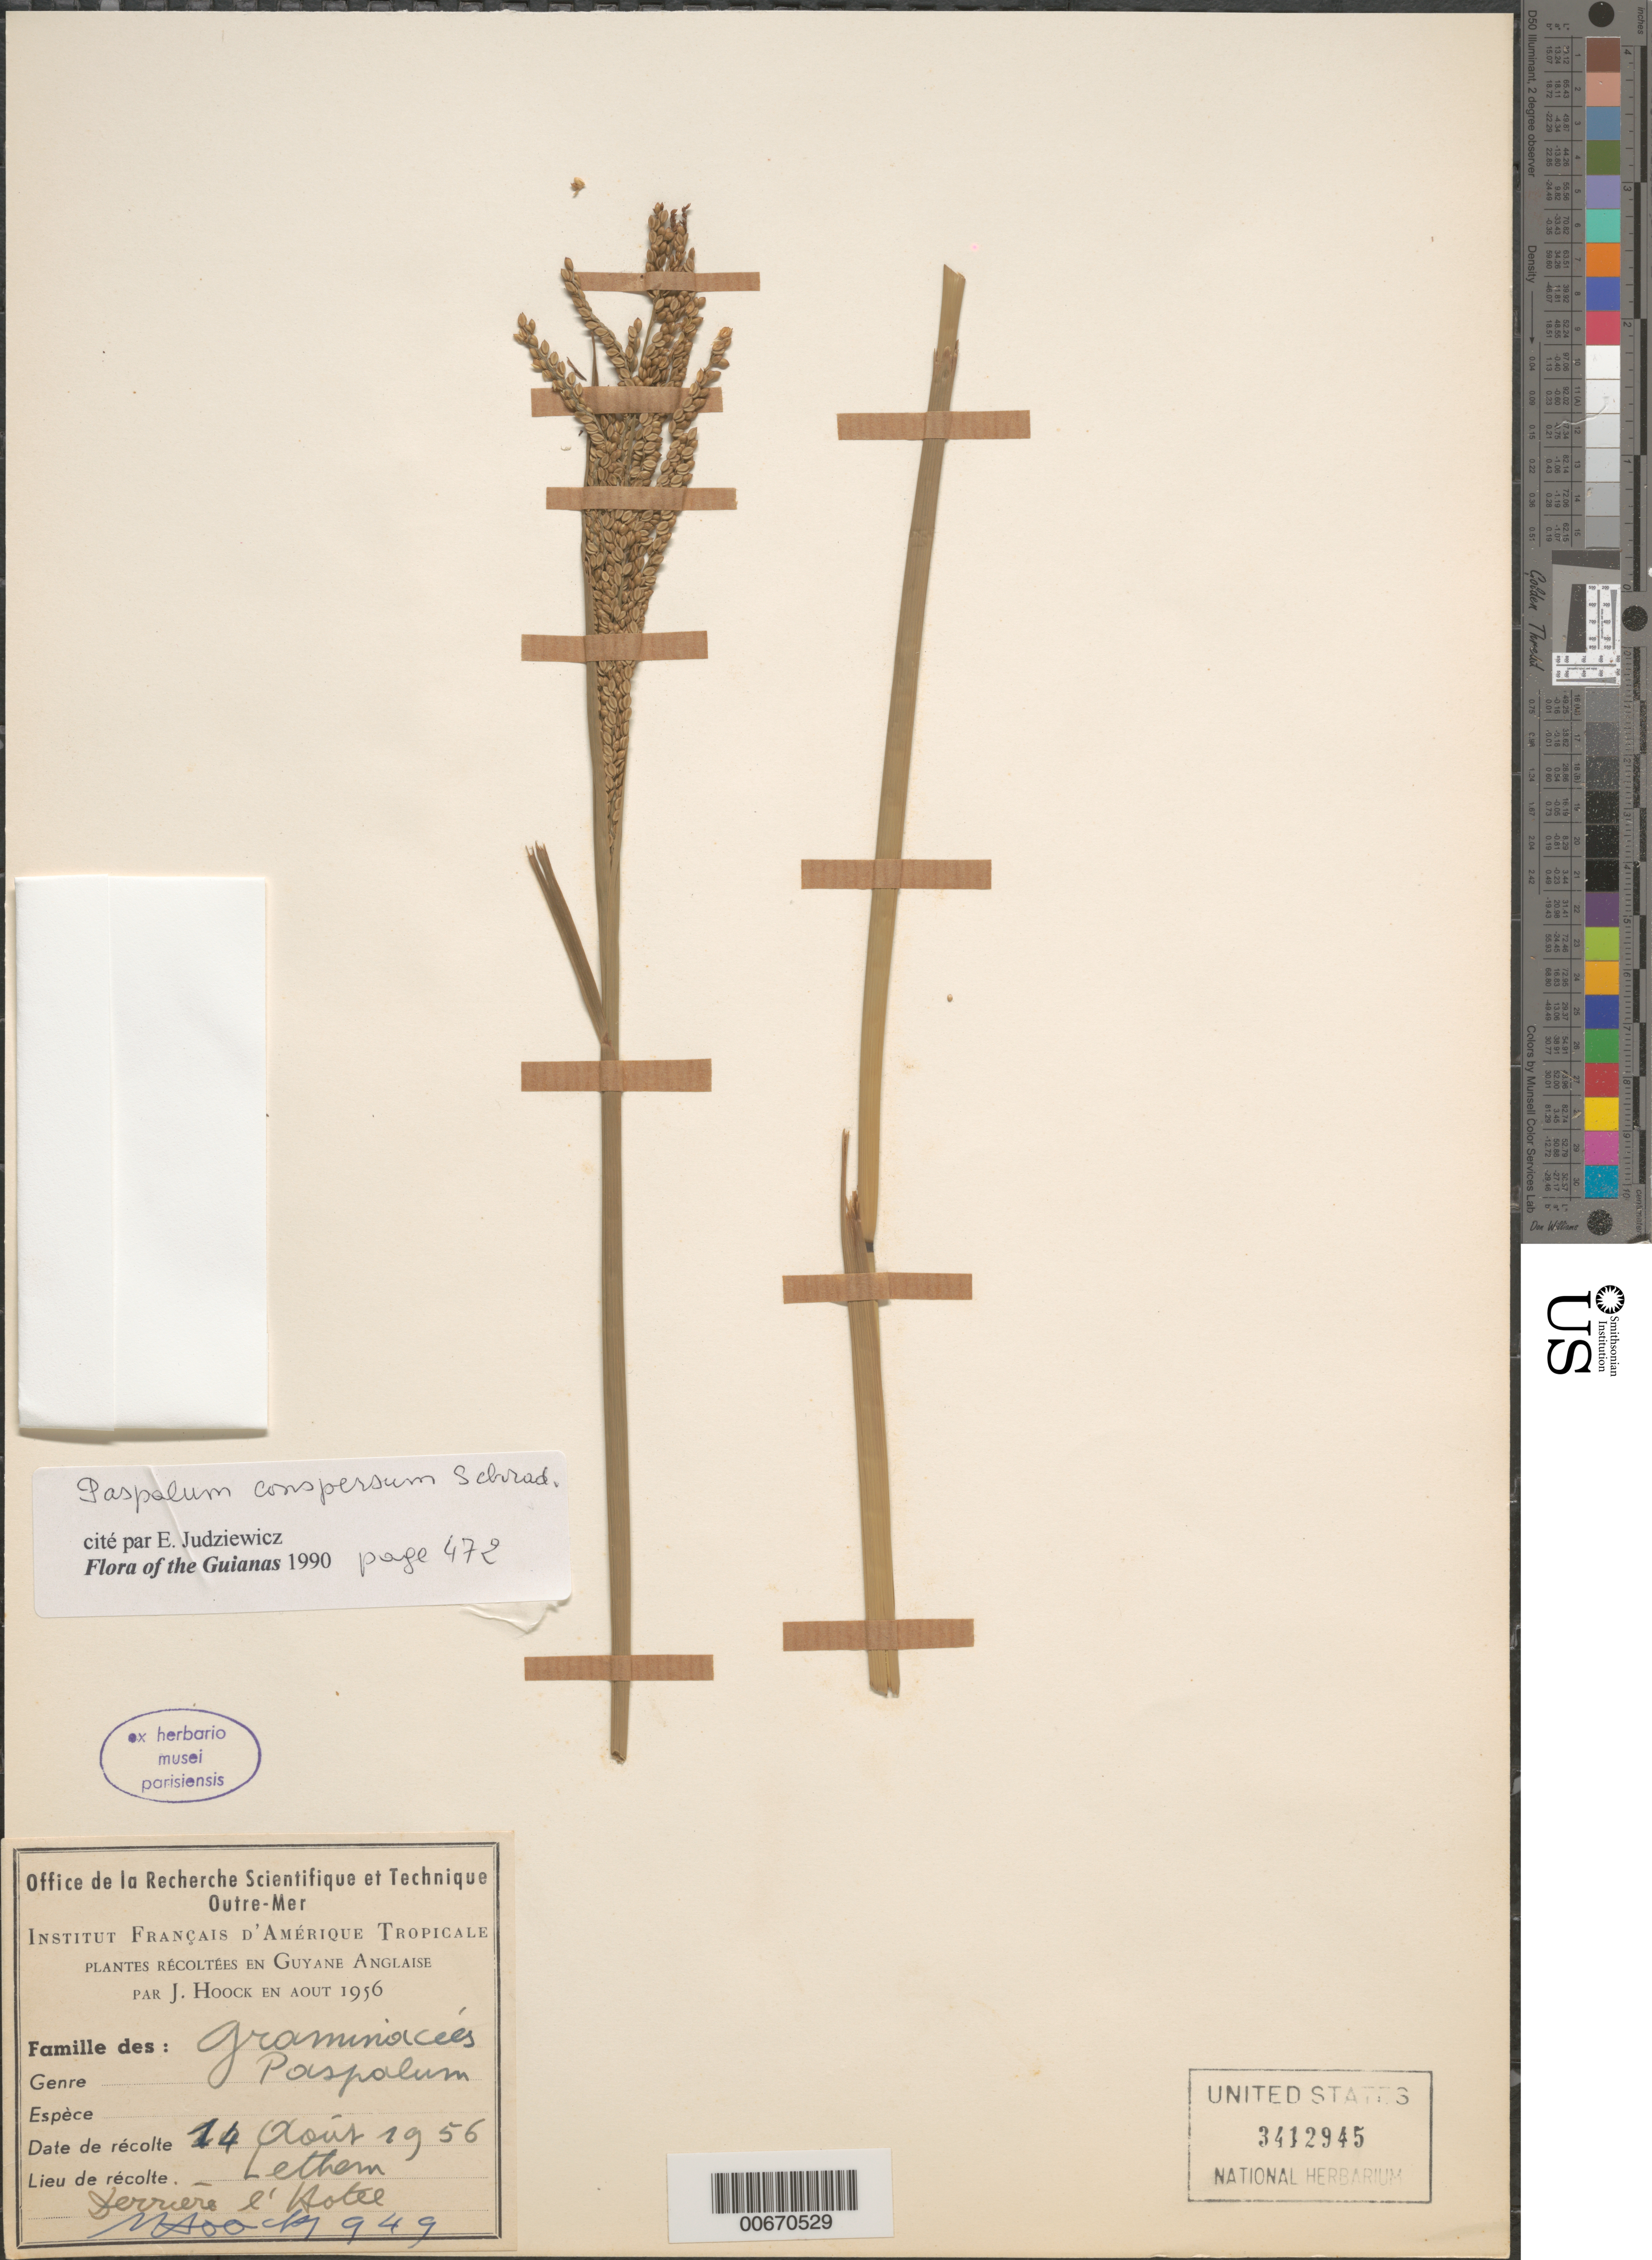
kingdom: Plantae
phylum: Tracheophyta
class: Liliopsida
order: Poales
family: Poaceae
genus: Paspalum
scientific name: Paspalum conspersum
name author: Schrad.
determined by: Judziewicz, E. J.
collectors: J. Hoock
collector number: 949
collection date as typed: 14-Aug-56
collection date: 1956-08-14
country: Guyana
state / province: U. Takutu-U. Essequibo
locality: Lethem, derriére l'hotel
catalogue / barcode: US 3412945